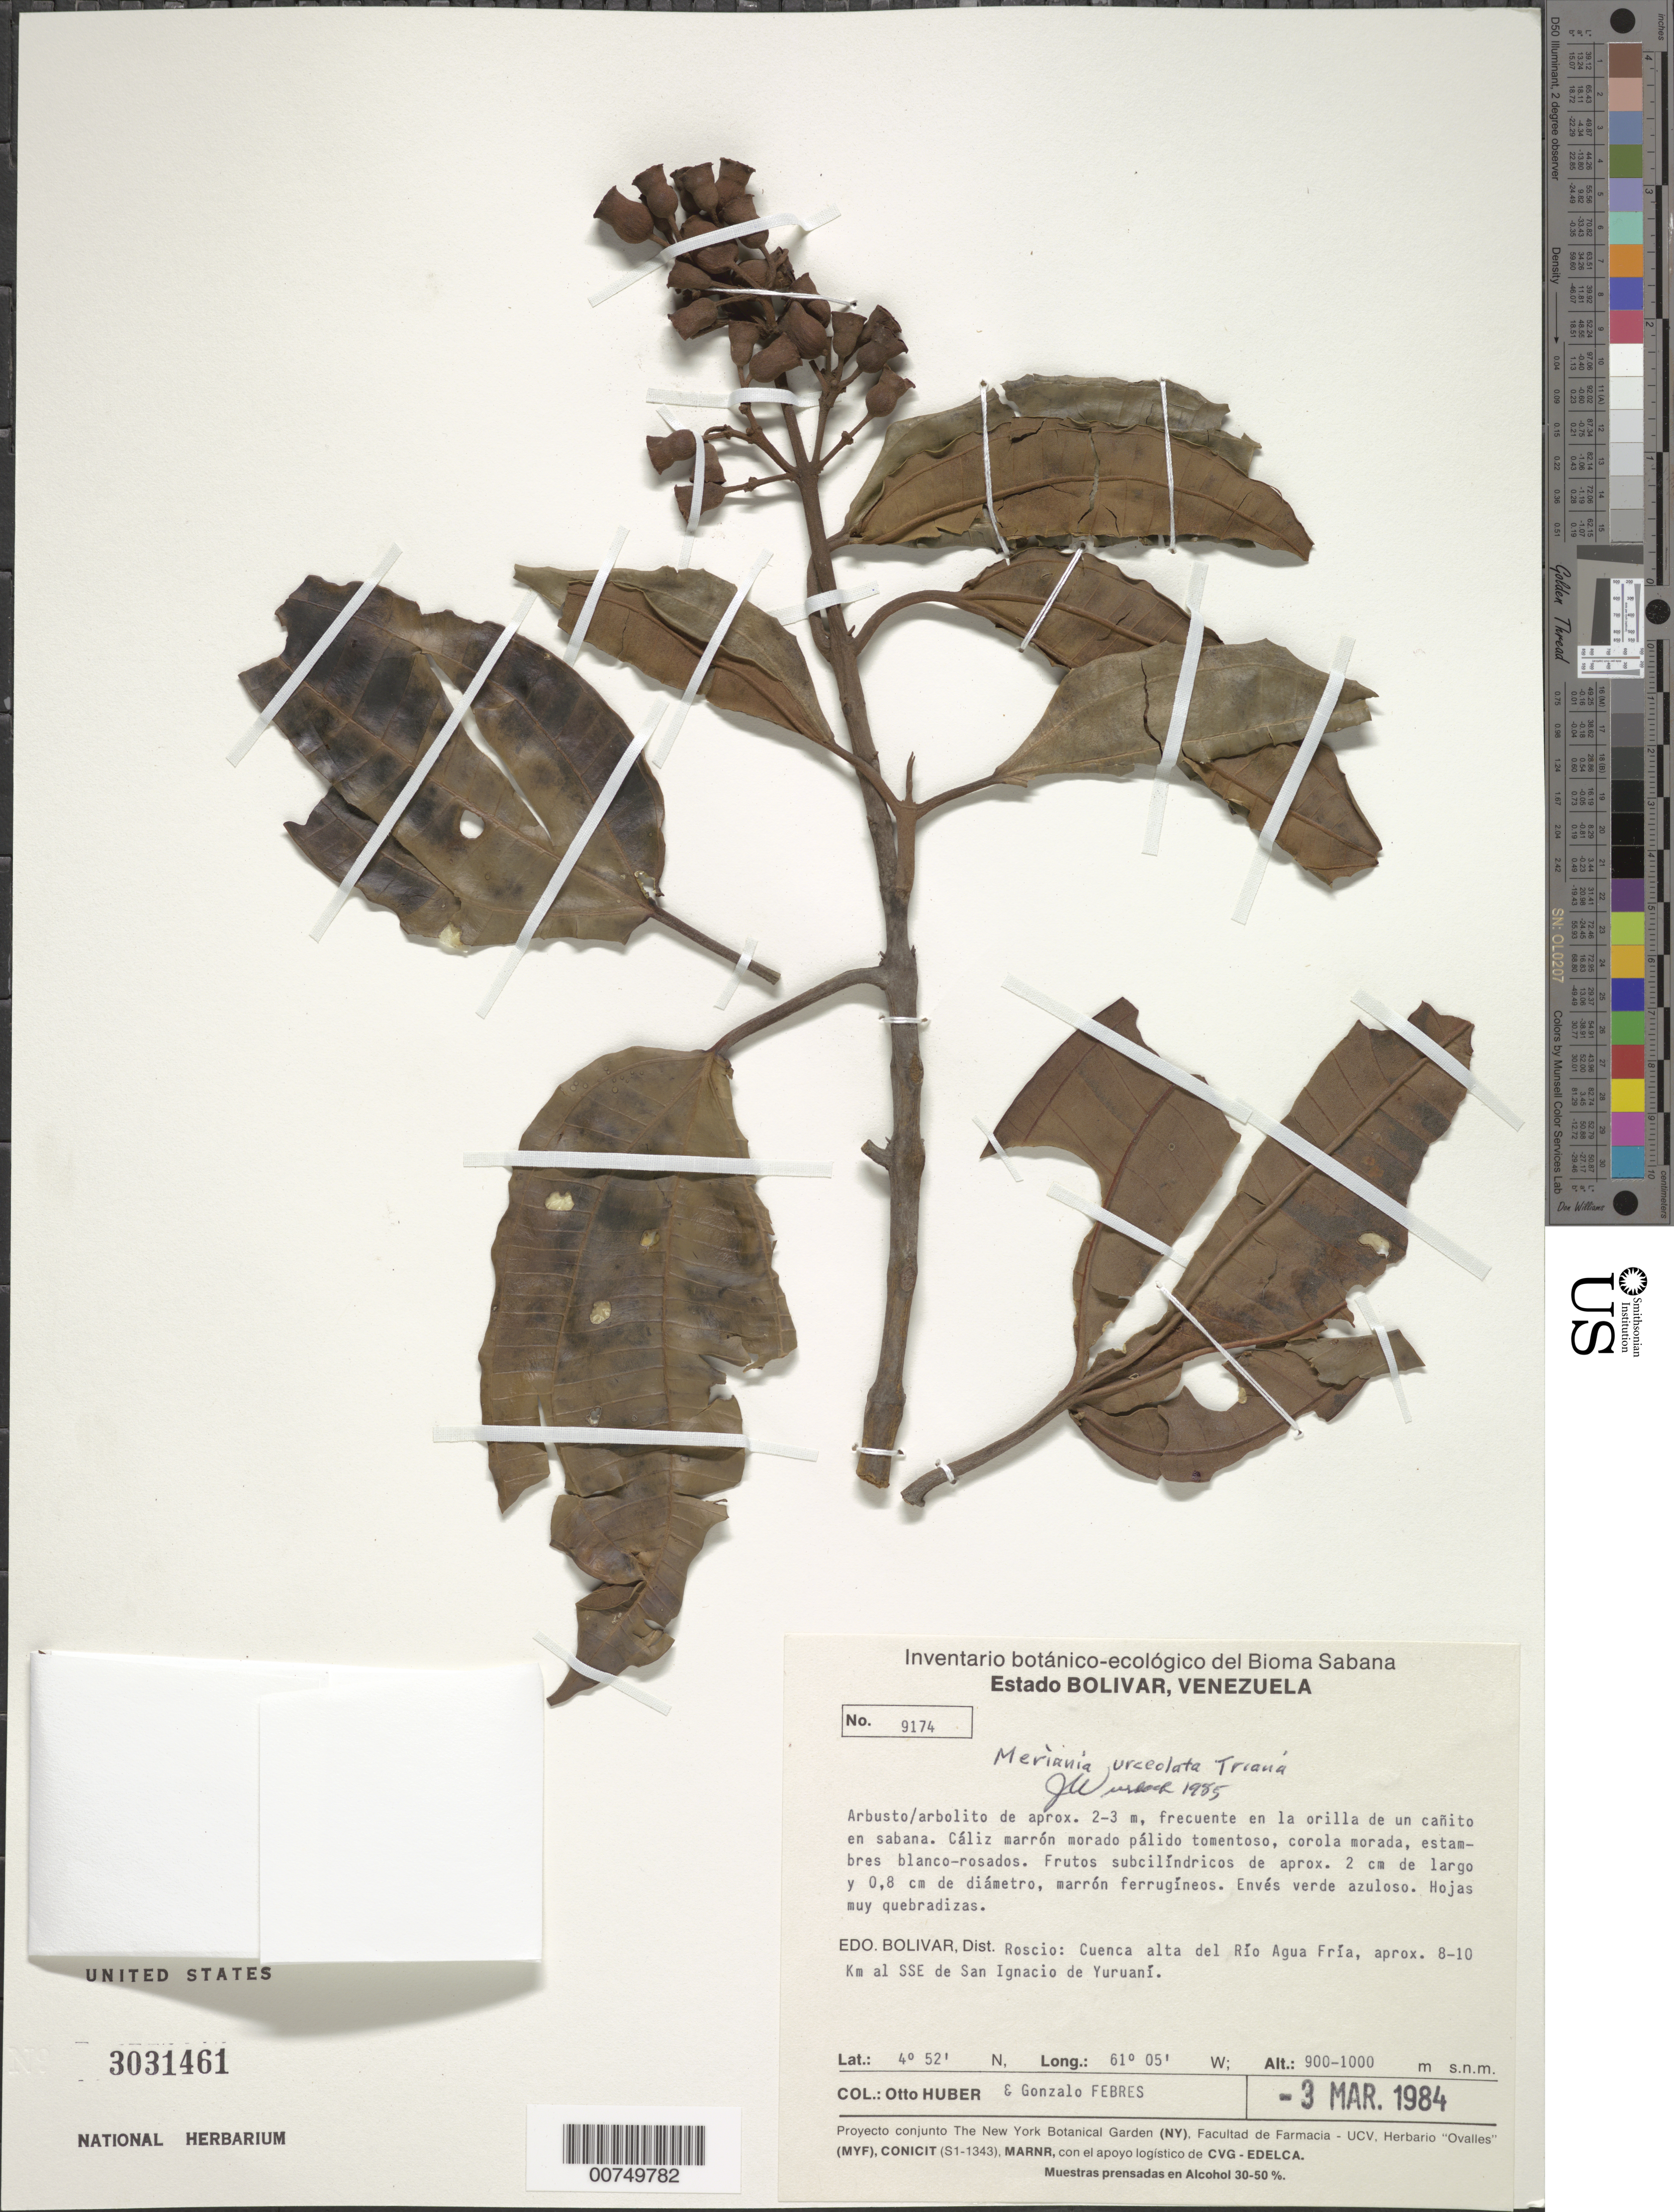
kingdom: Plantae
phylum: Tracheophyta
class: Magnoliopsida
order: Myrtales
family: Melastomataceae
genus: Meriania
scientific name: Meriania urceolata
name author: Triana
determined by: Wurdack, John J., (US), US (UNITED STATES)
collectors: O. Huber & G. Febres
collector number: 9174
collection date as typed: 3-Mar-84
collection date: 1984-03-03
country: Venezuela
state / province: Bolívar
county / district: Roscio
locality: Río Agua Fria, 8-10 km SSE of San Ignacio de Yuruani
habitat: Edge of stream and savanna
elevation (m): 900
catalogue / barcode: US 3031461